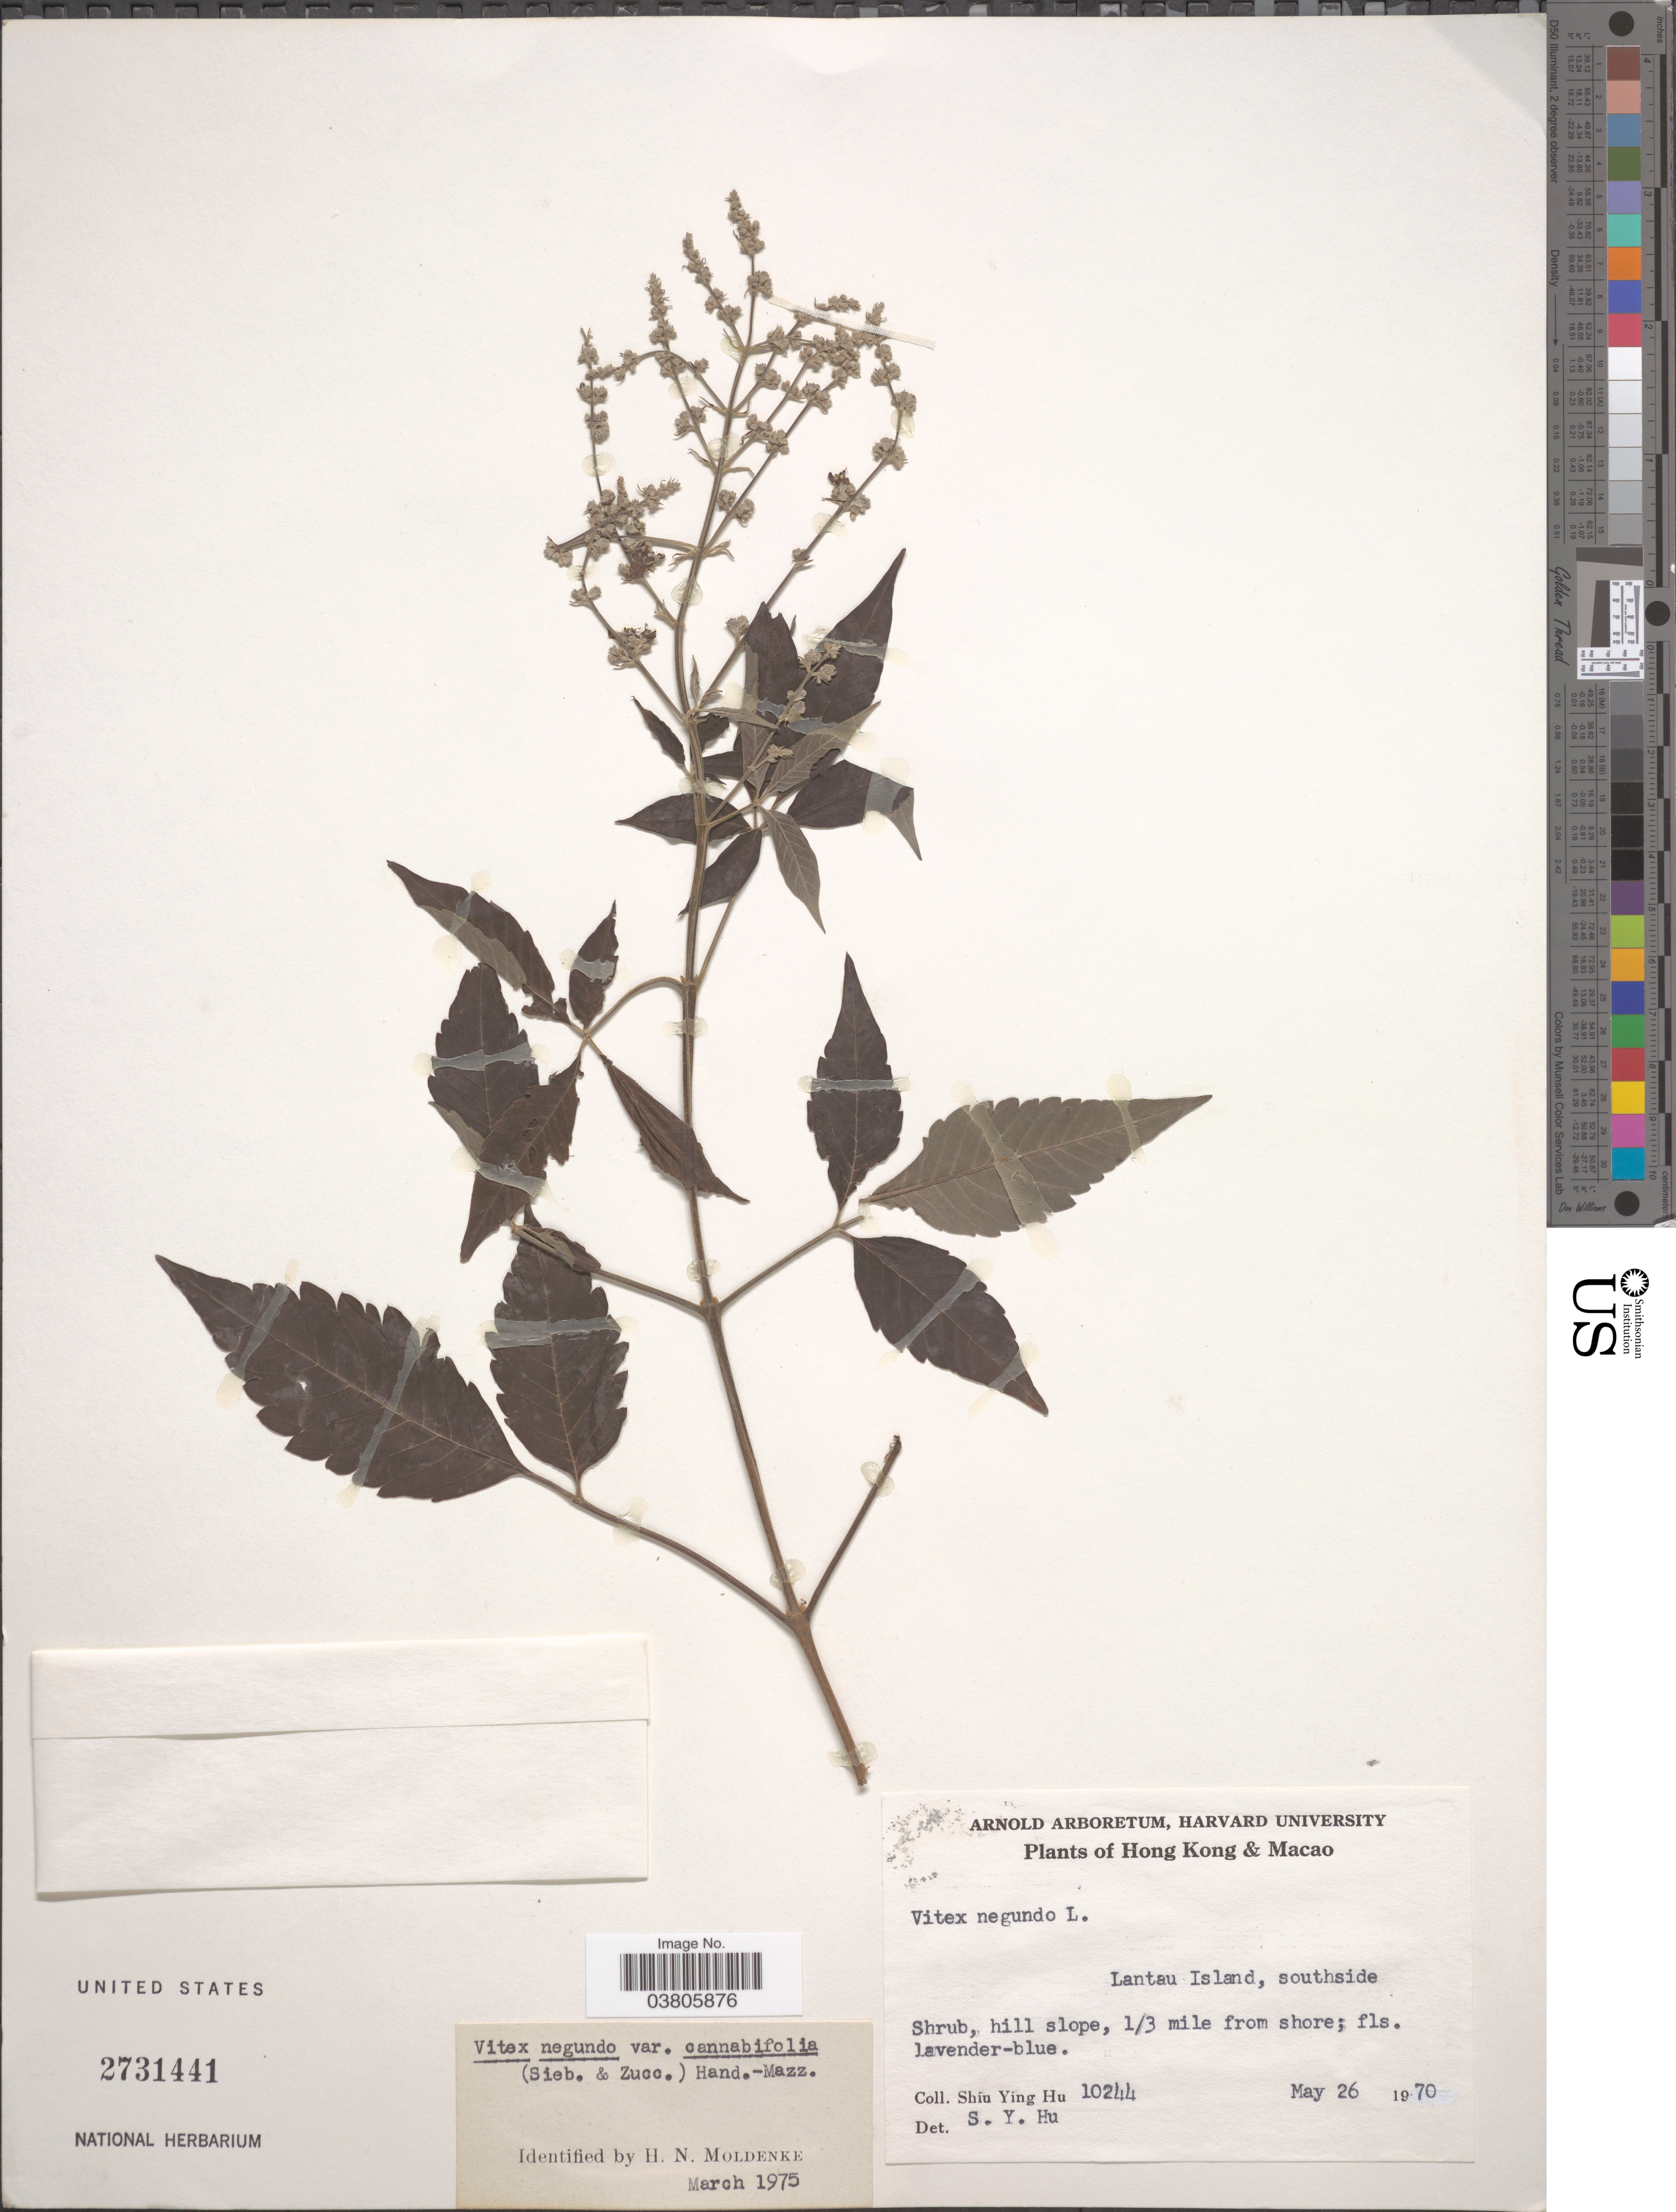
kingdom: Plantae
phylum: Tracheophyta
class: Magnoliopsida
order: Lamiales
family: Lamiaceae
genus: Vitex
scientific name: Vitex negundo var. cannabifolia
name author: (Siebold & Zucc.) Hand.-Mazz.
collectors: S. Y. Hu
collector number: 10244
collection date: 1970-05-26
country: China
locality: Hong Kong & Macao. Lantau Island.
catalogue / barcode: US 2731441